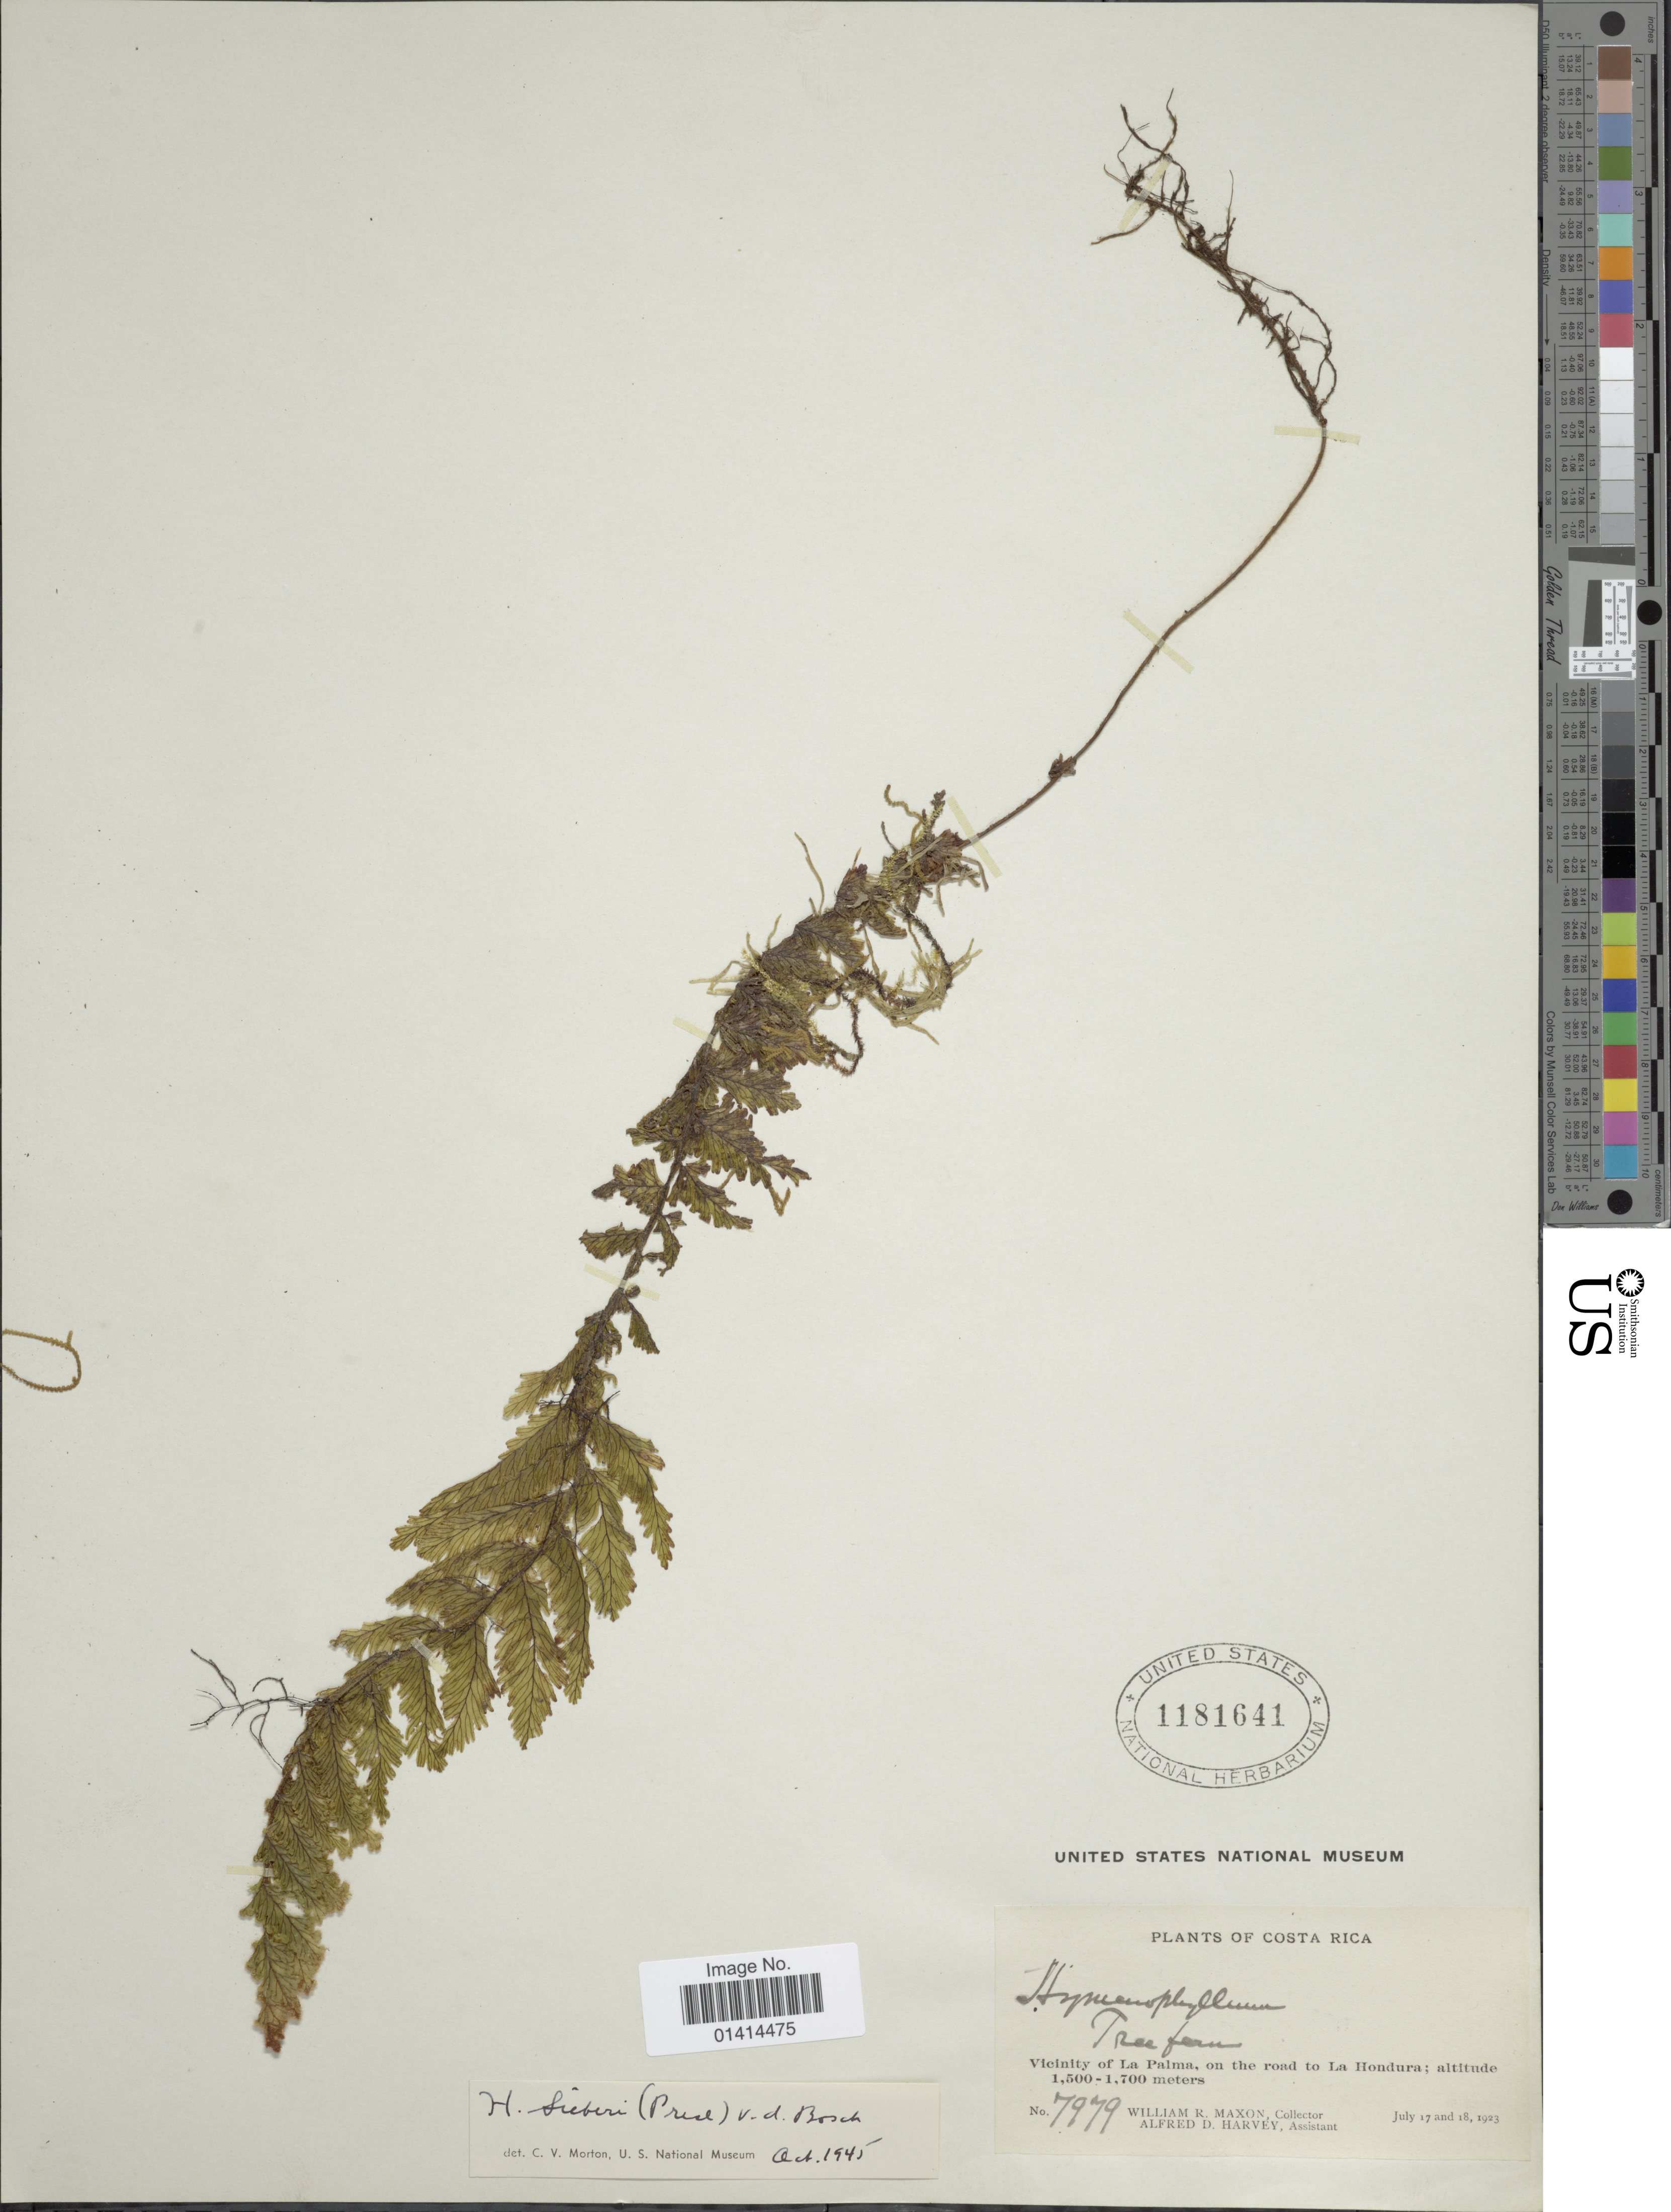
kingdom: Plantae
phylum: Tracheophyta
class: Polypodiopsida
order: Hymenophyllales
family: Hymenophyllaceae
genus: Hymenophyllum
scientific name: Hymenophyllum sieberi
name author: (C. Presl) Bosch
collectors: W. R. Maxon & A. D. Harvey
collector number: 7979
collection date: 1923-07-17/1923-07-18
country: Costa Rica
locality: Vicinity of La Palma, on the road to La Hondura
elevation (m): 1500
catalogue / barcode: US 1181641